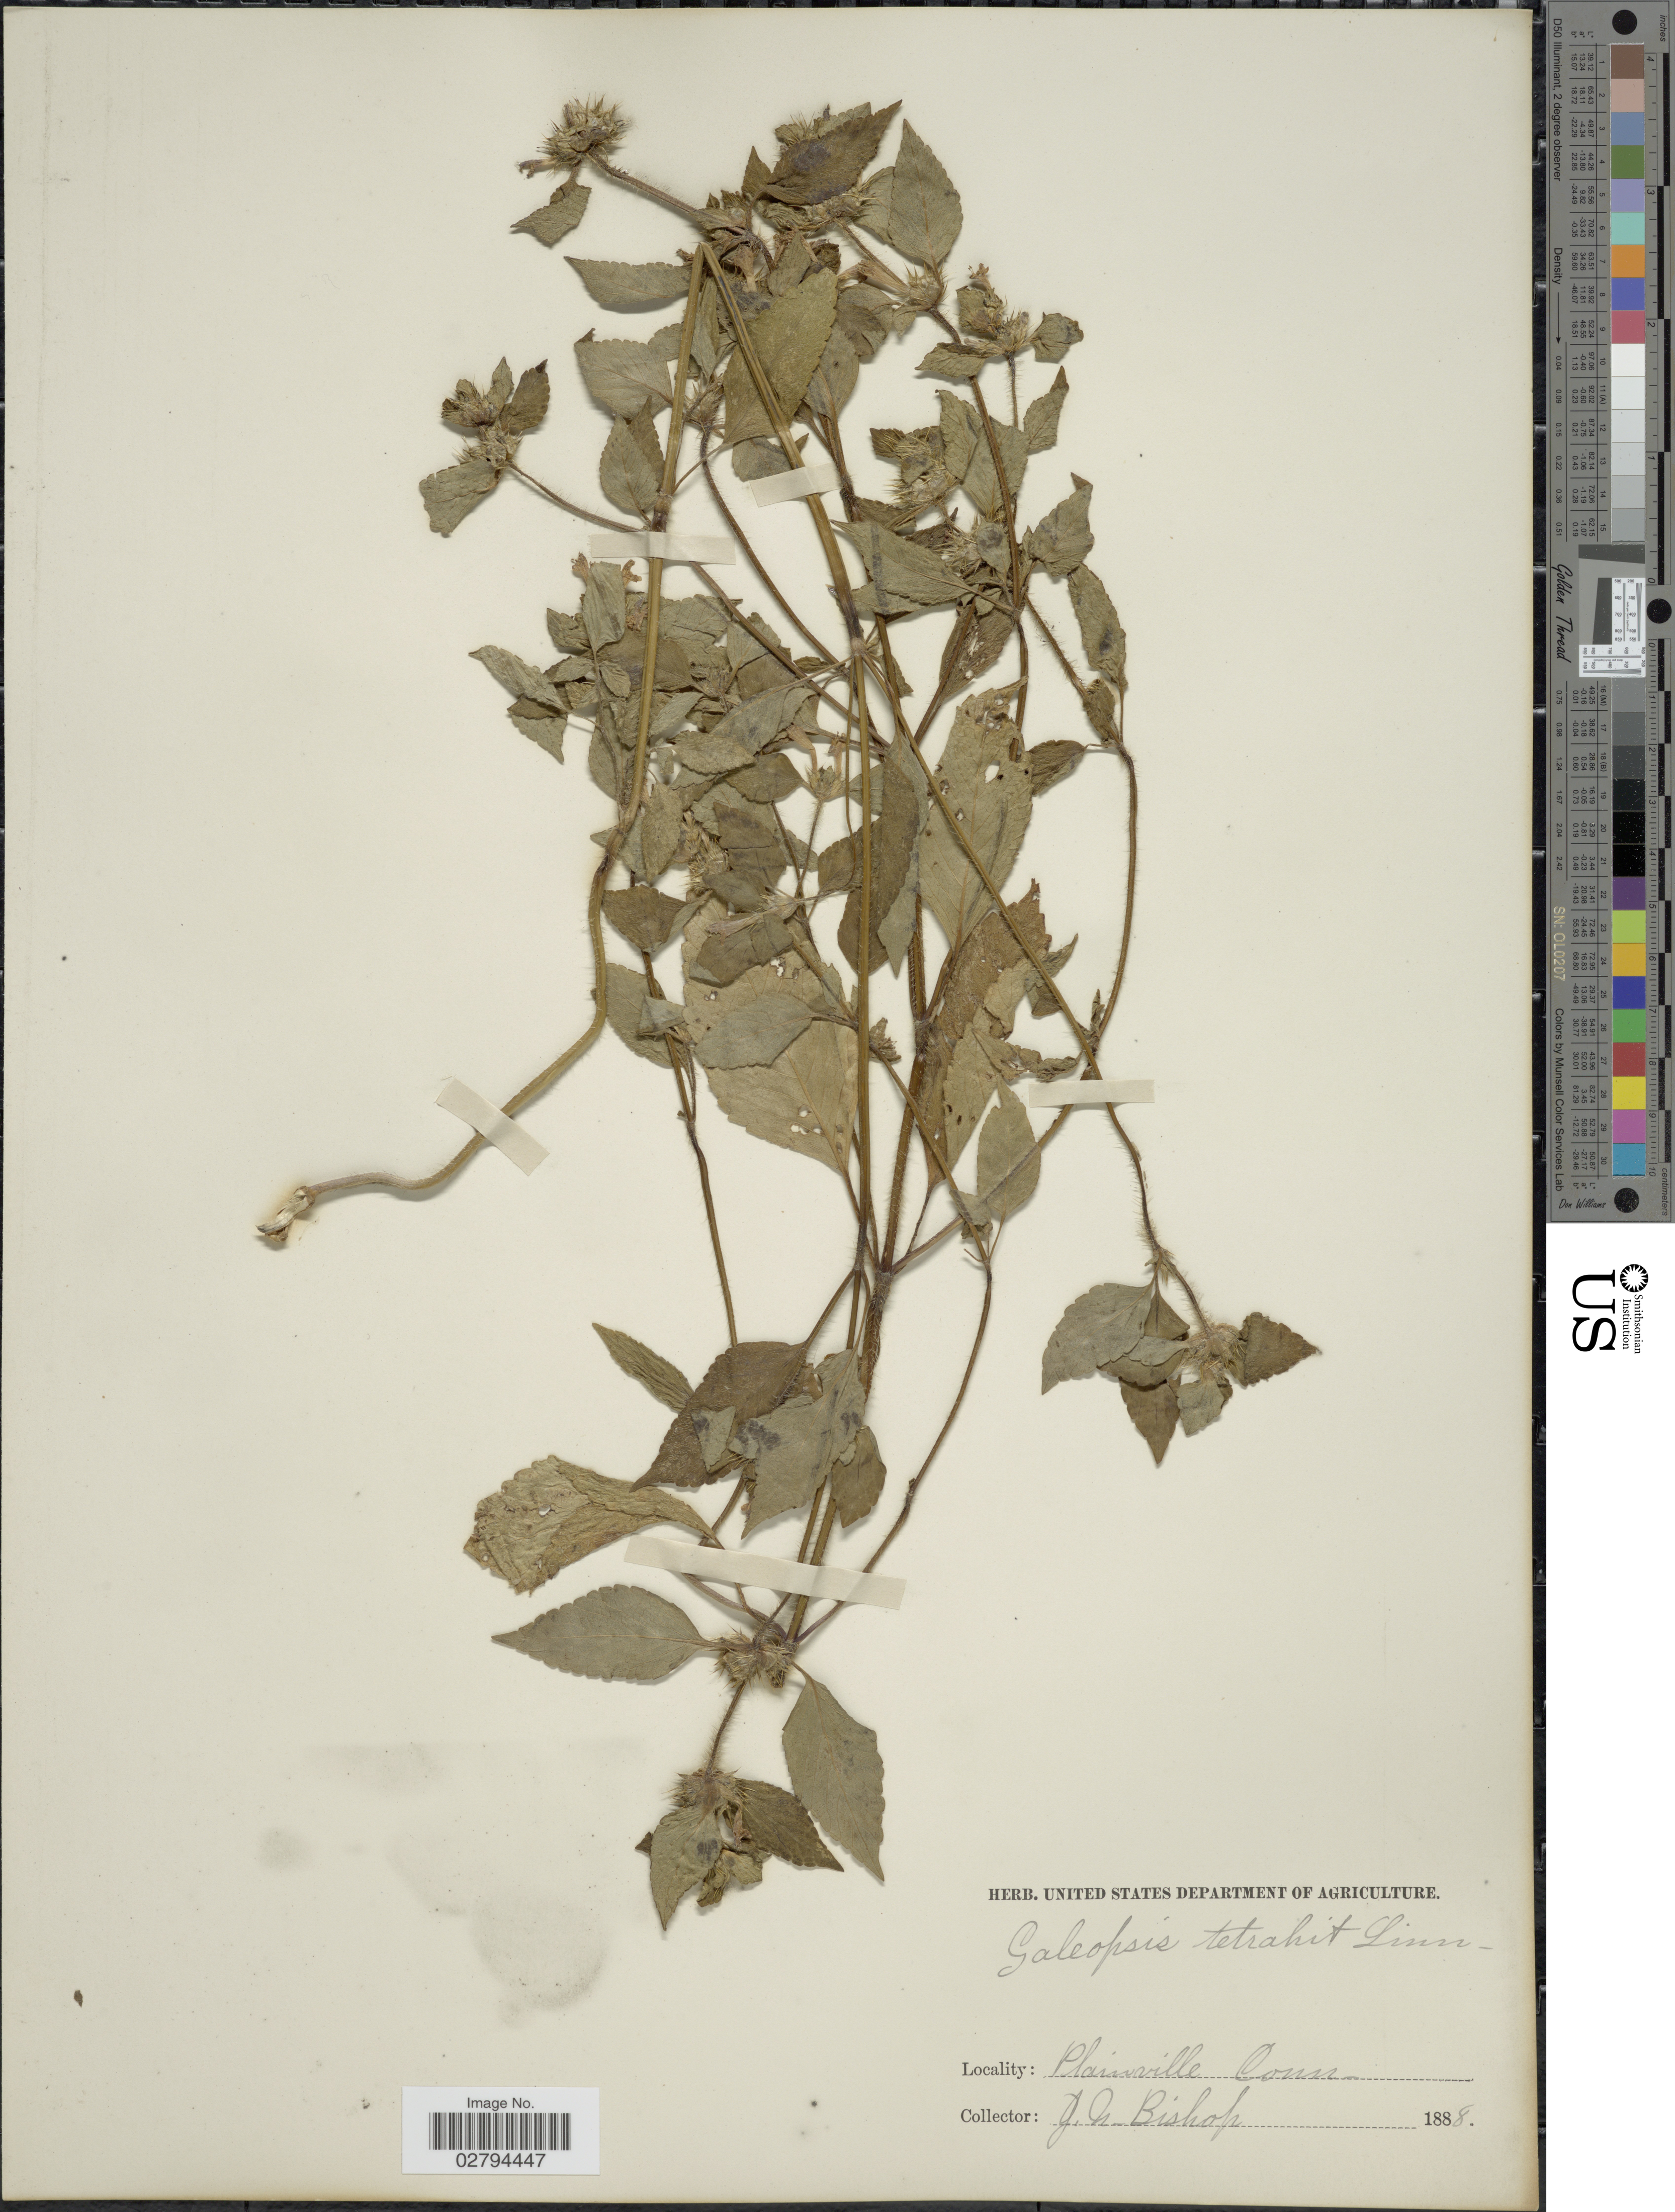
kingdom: Plantae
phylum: Tracheophyta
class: Magnoliopsida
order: Lamiales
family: Lamiaceae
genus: Galeopsis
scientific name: Galeopsis tetrahit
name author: L.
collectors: G. N. Bishop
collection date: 1888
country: United States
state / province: Connecticut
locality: Plainville.